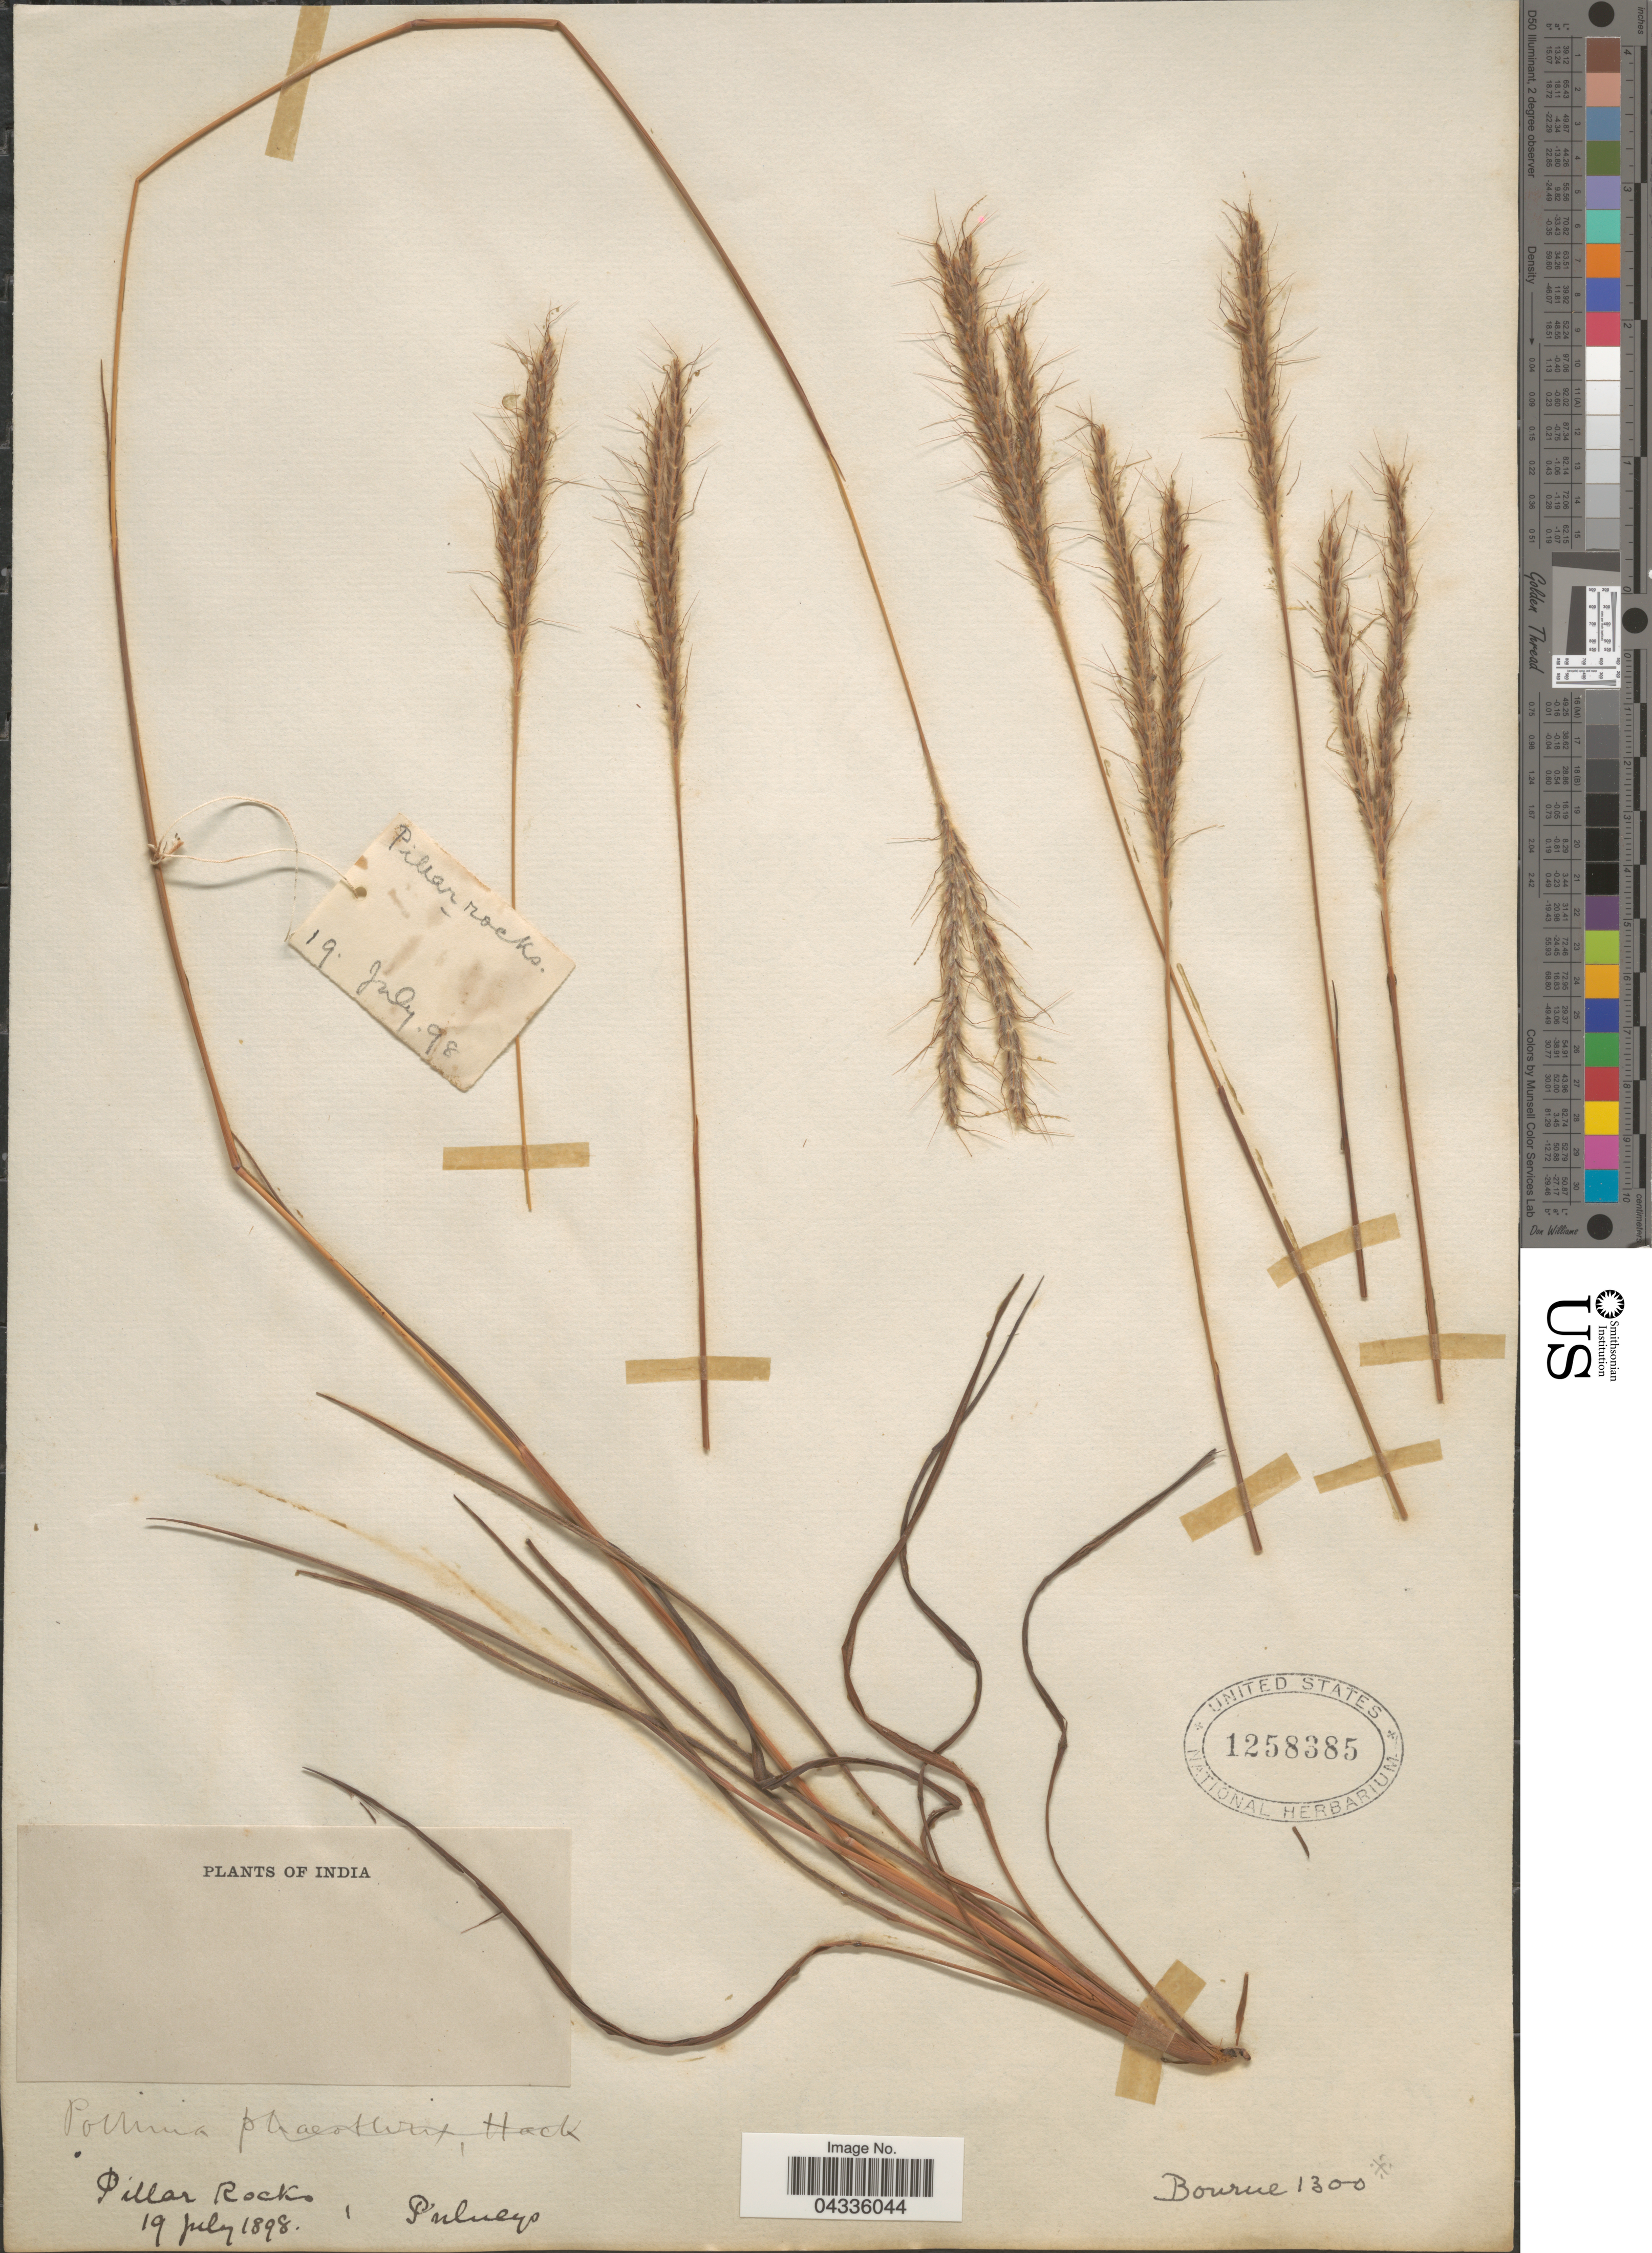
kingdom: Plantae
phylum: Tracheophyta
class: Liliopsida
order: Poales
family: Poaceae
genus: Eulalia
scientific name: Eulalia phaeothrix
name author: (Hack.) Kuntze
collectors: -- Bourne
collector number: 1300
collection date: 1898-07-19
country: India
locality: Pillar Rocks. Pulneys.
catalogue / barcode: US 1258385